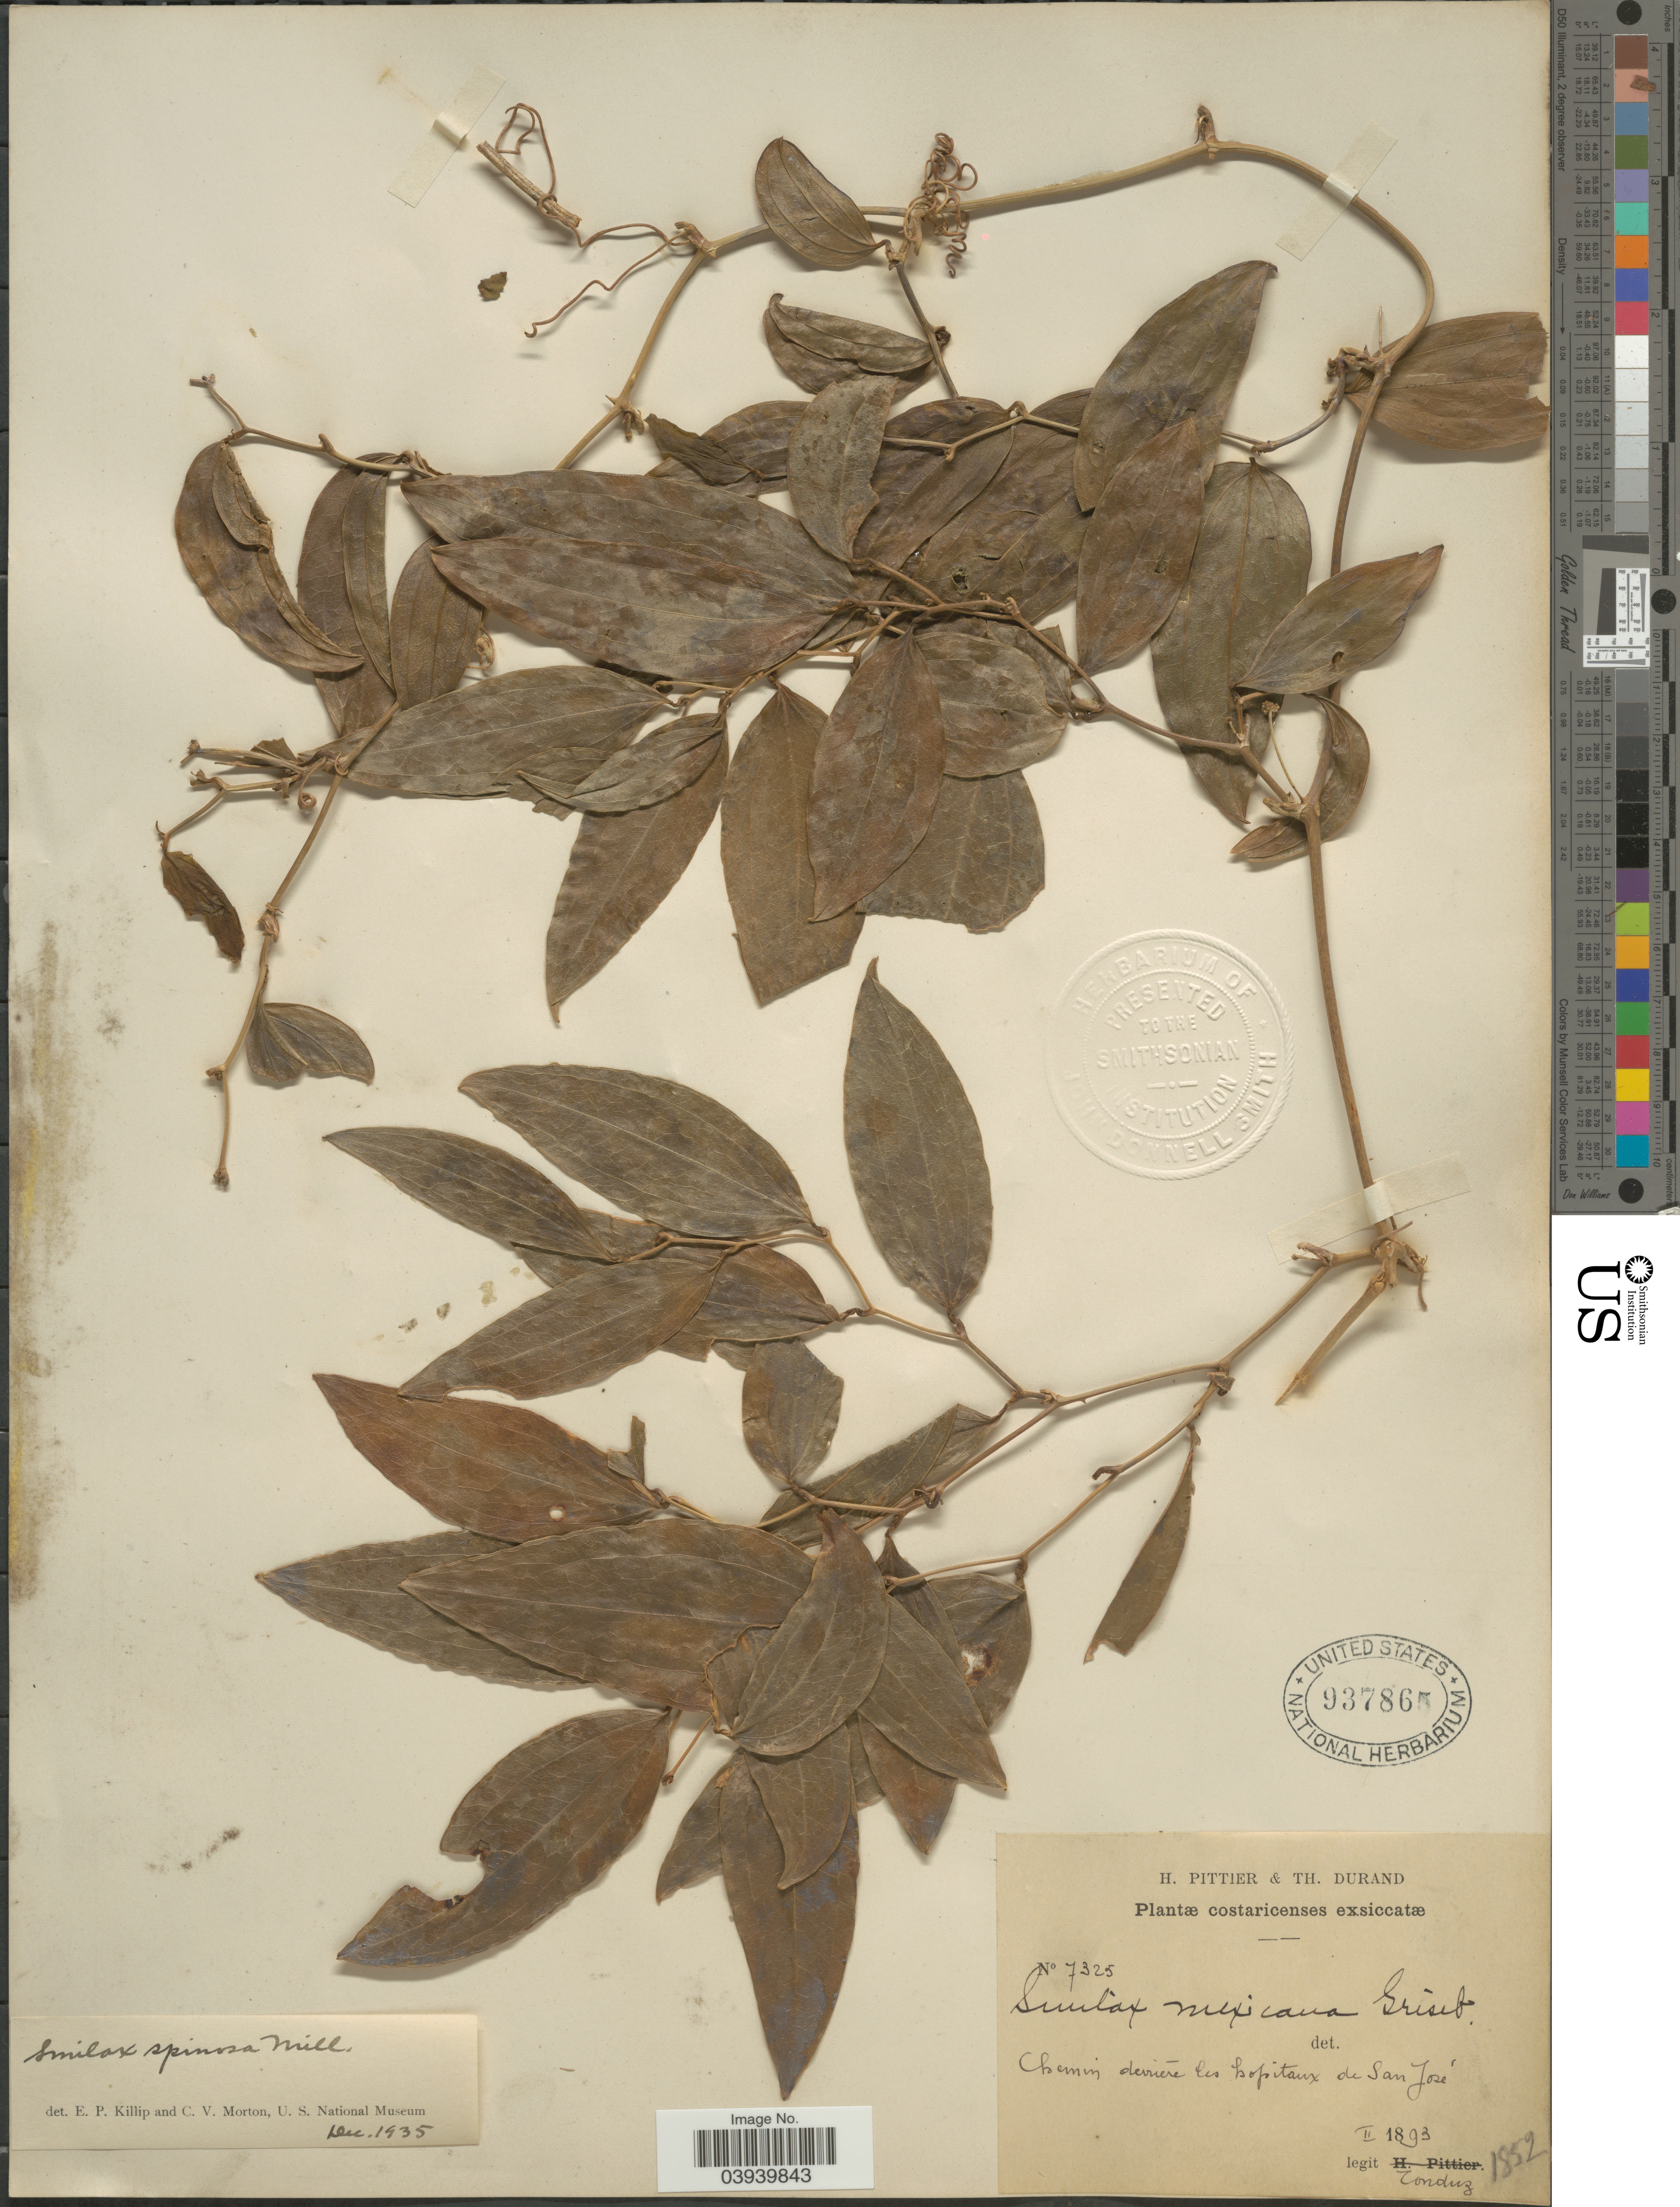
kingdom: Plantae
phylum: Tracheophyta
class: Liliopsida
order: Liliales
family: Smilacaceae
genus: Smilax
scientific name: Smilax spinosa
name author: Mill.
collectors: Tonduz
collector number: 7325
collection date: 1893-02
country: Costa Rica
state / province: San José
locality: Chemin derrière les hopitaux de San José.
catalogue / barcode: US 937865